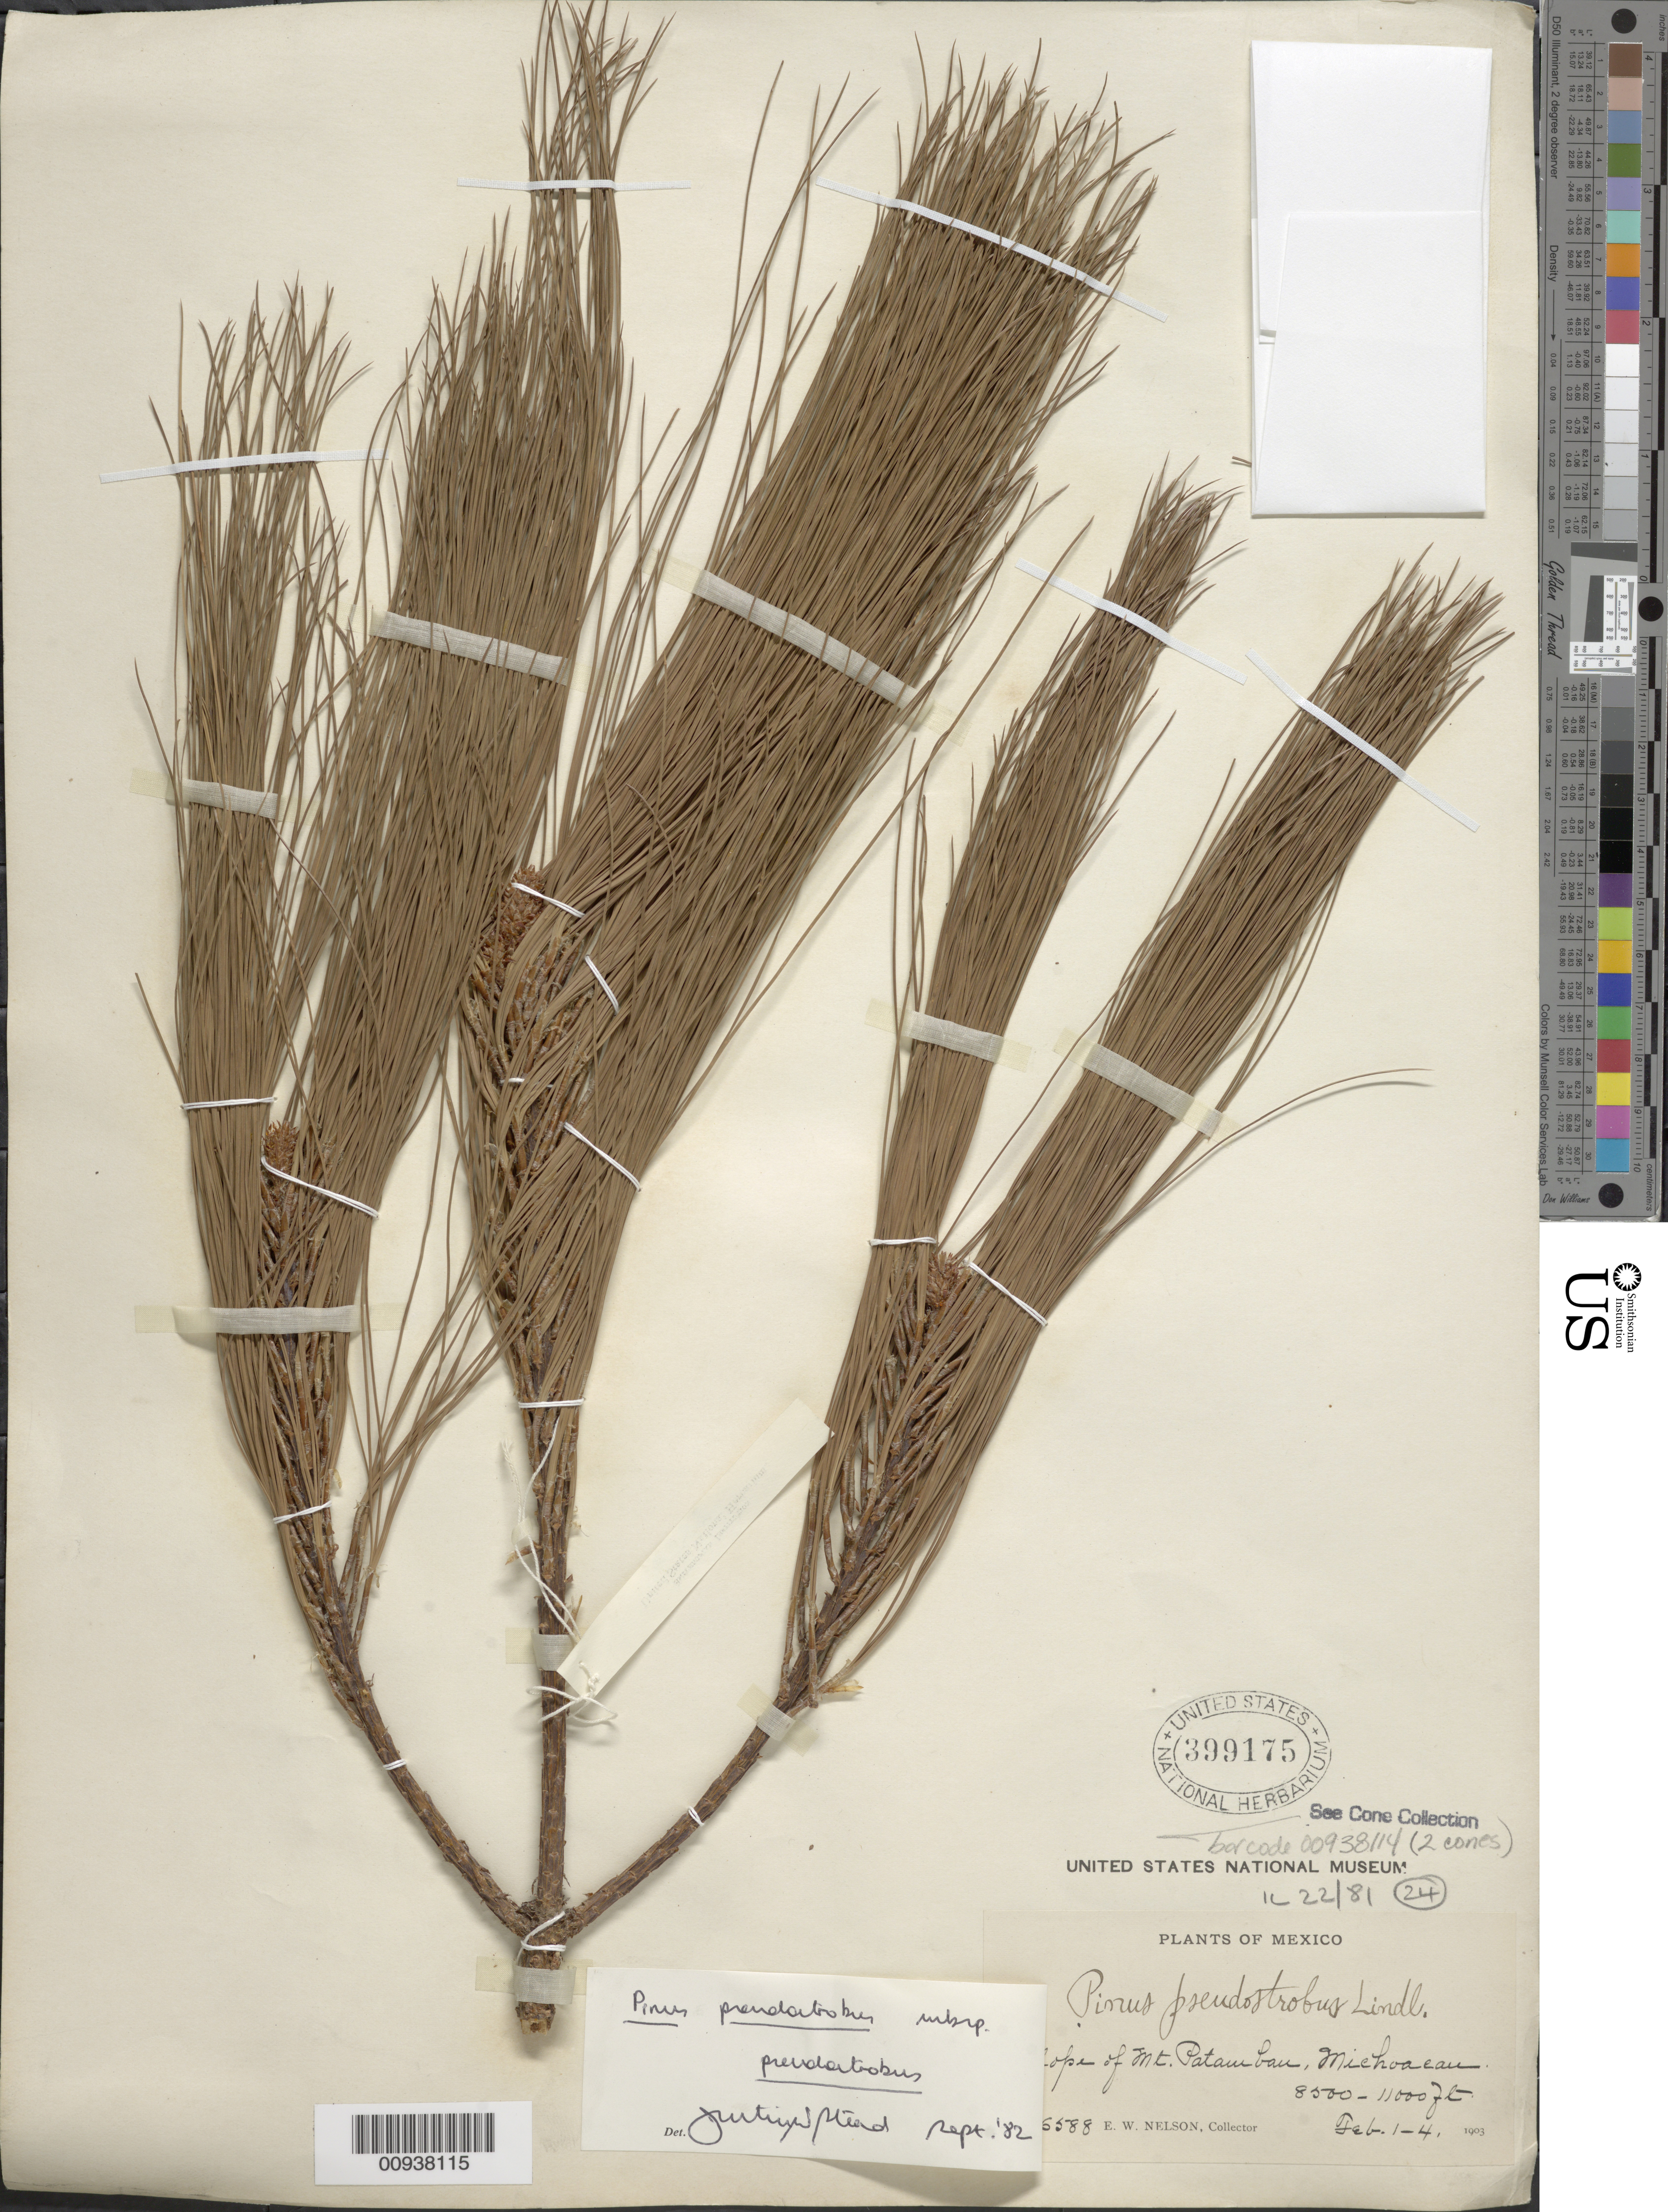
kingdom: Plantae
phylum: Tracheophyta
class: Pinopsida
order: Pinales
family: Pinaceae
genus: Pinus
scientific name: Pinus pseudostrobus subsp. pseudostrobus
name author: Lindl.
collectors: E. W. Nelson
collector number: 6588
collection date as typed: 01 Feb 1903 to 04 Feb 1903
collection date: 1903-02-01/1903-02-04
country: Mexico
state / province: Michoacán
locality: Slope of Mt. Patamban.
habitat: Slope of Mt.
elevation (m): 2591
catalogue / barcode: US 399175